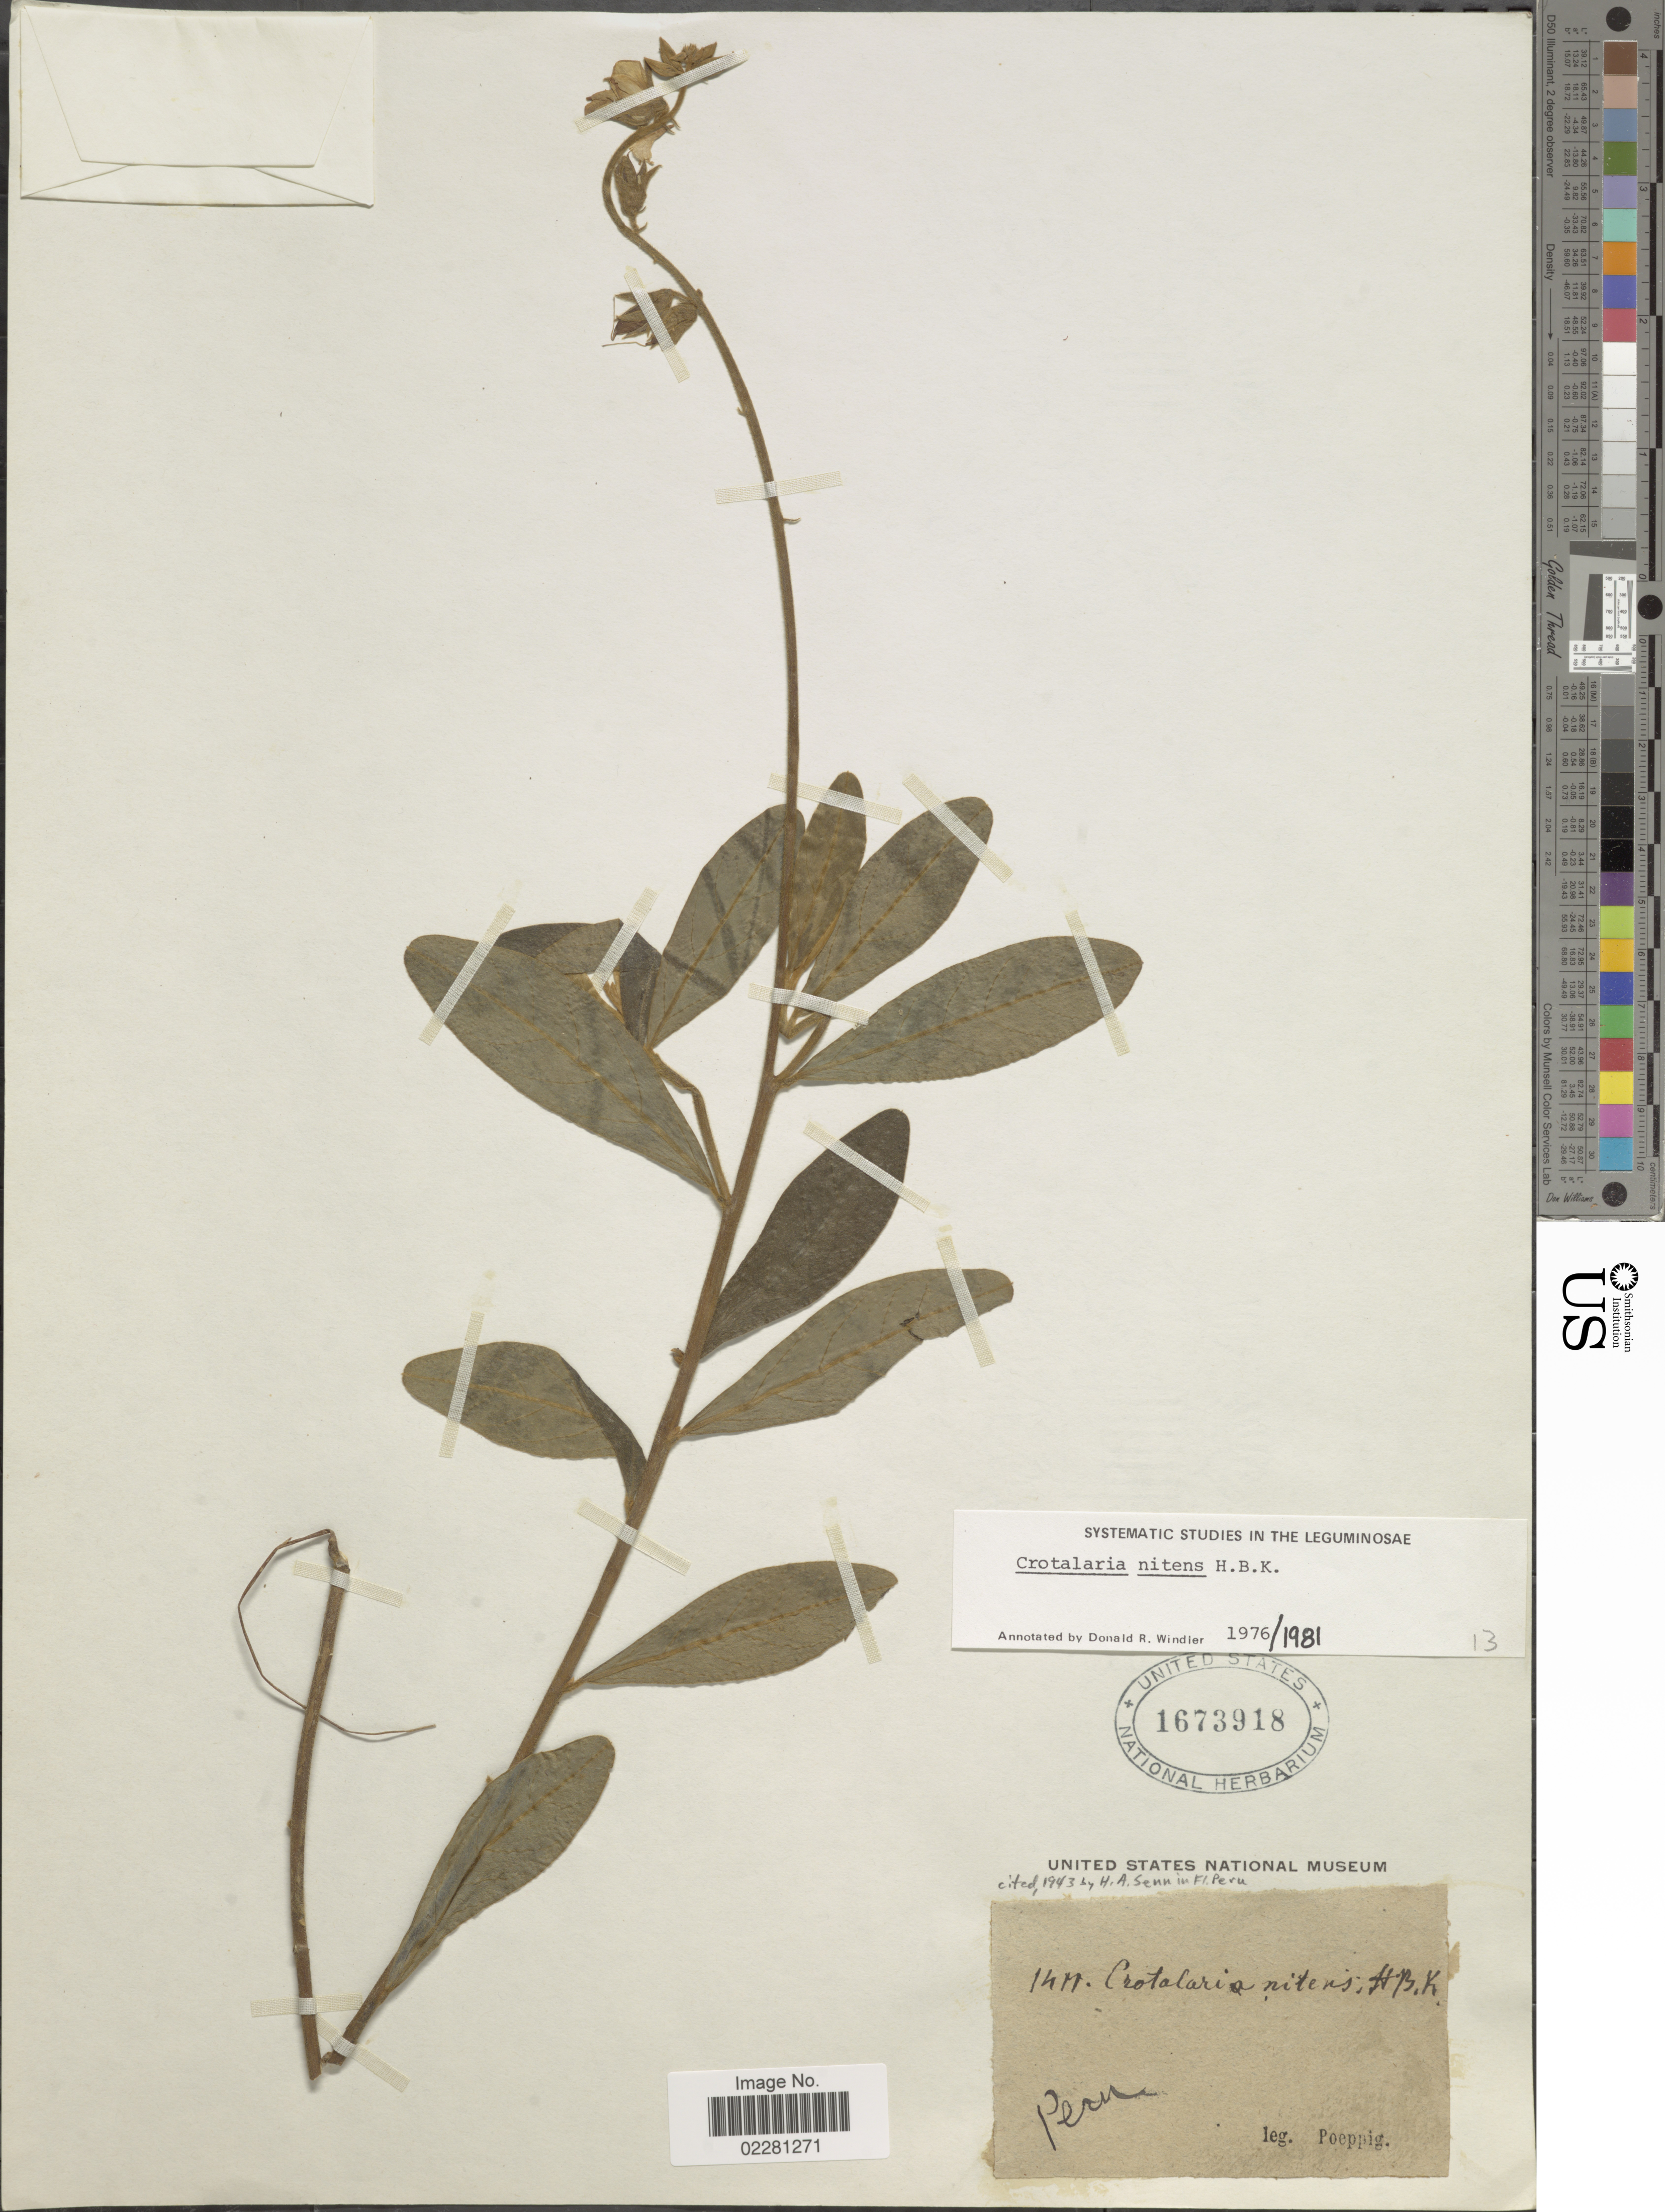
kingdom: Plantae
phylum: Tracheophyta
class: Magnoliopsida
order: Fabales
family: Fabaceae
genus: Crotalaria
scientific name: Crotalaria nitens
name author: Kunth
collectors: Poeppig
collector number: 1411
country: Peru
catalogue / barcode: US 1673918